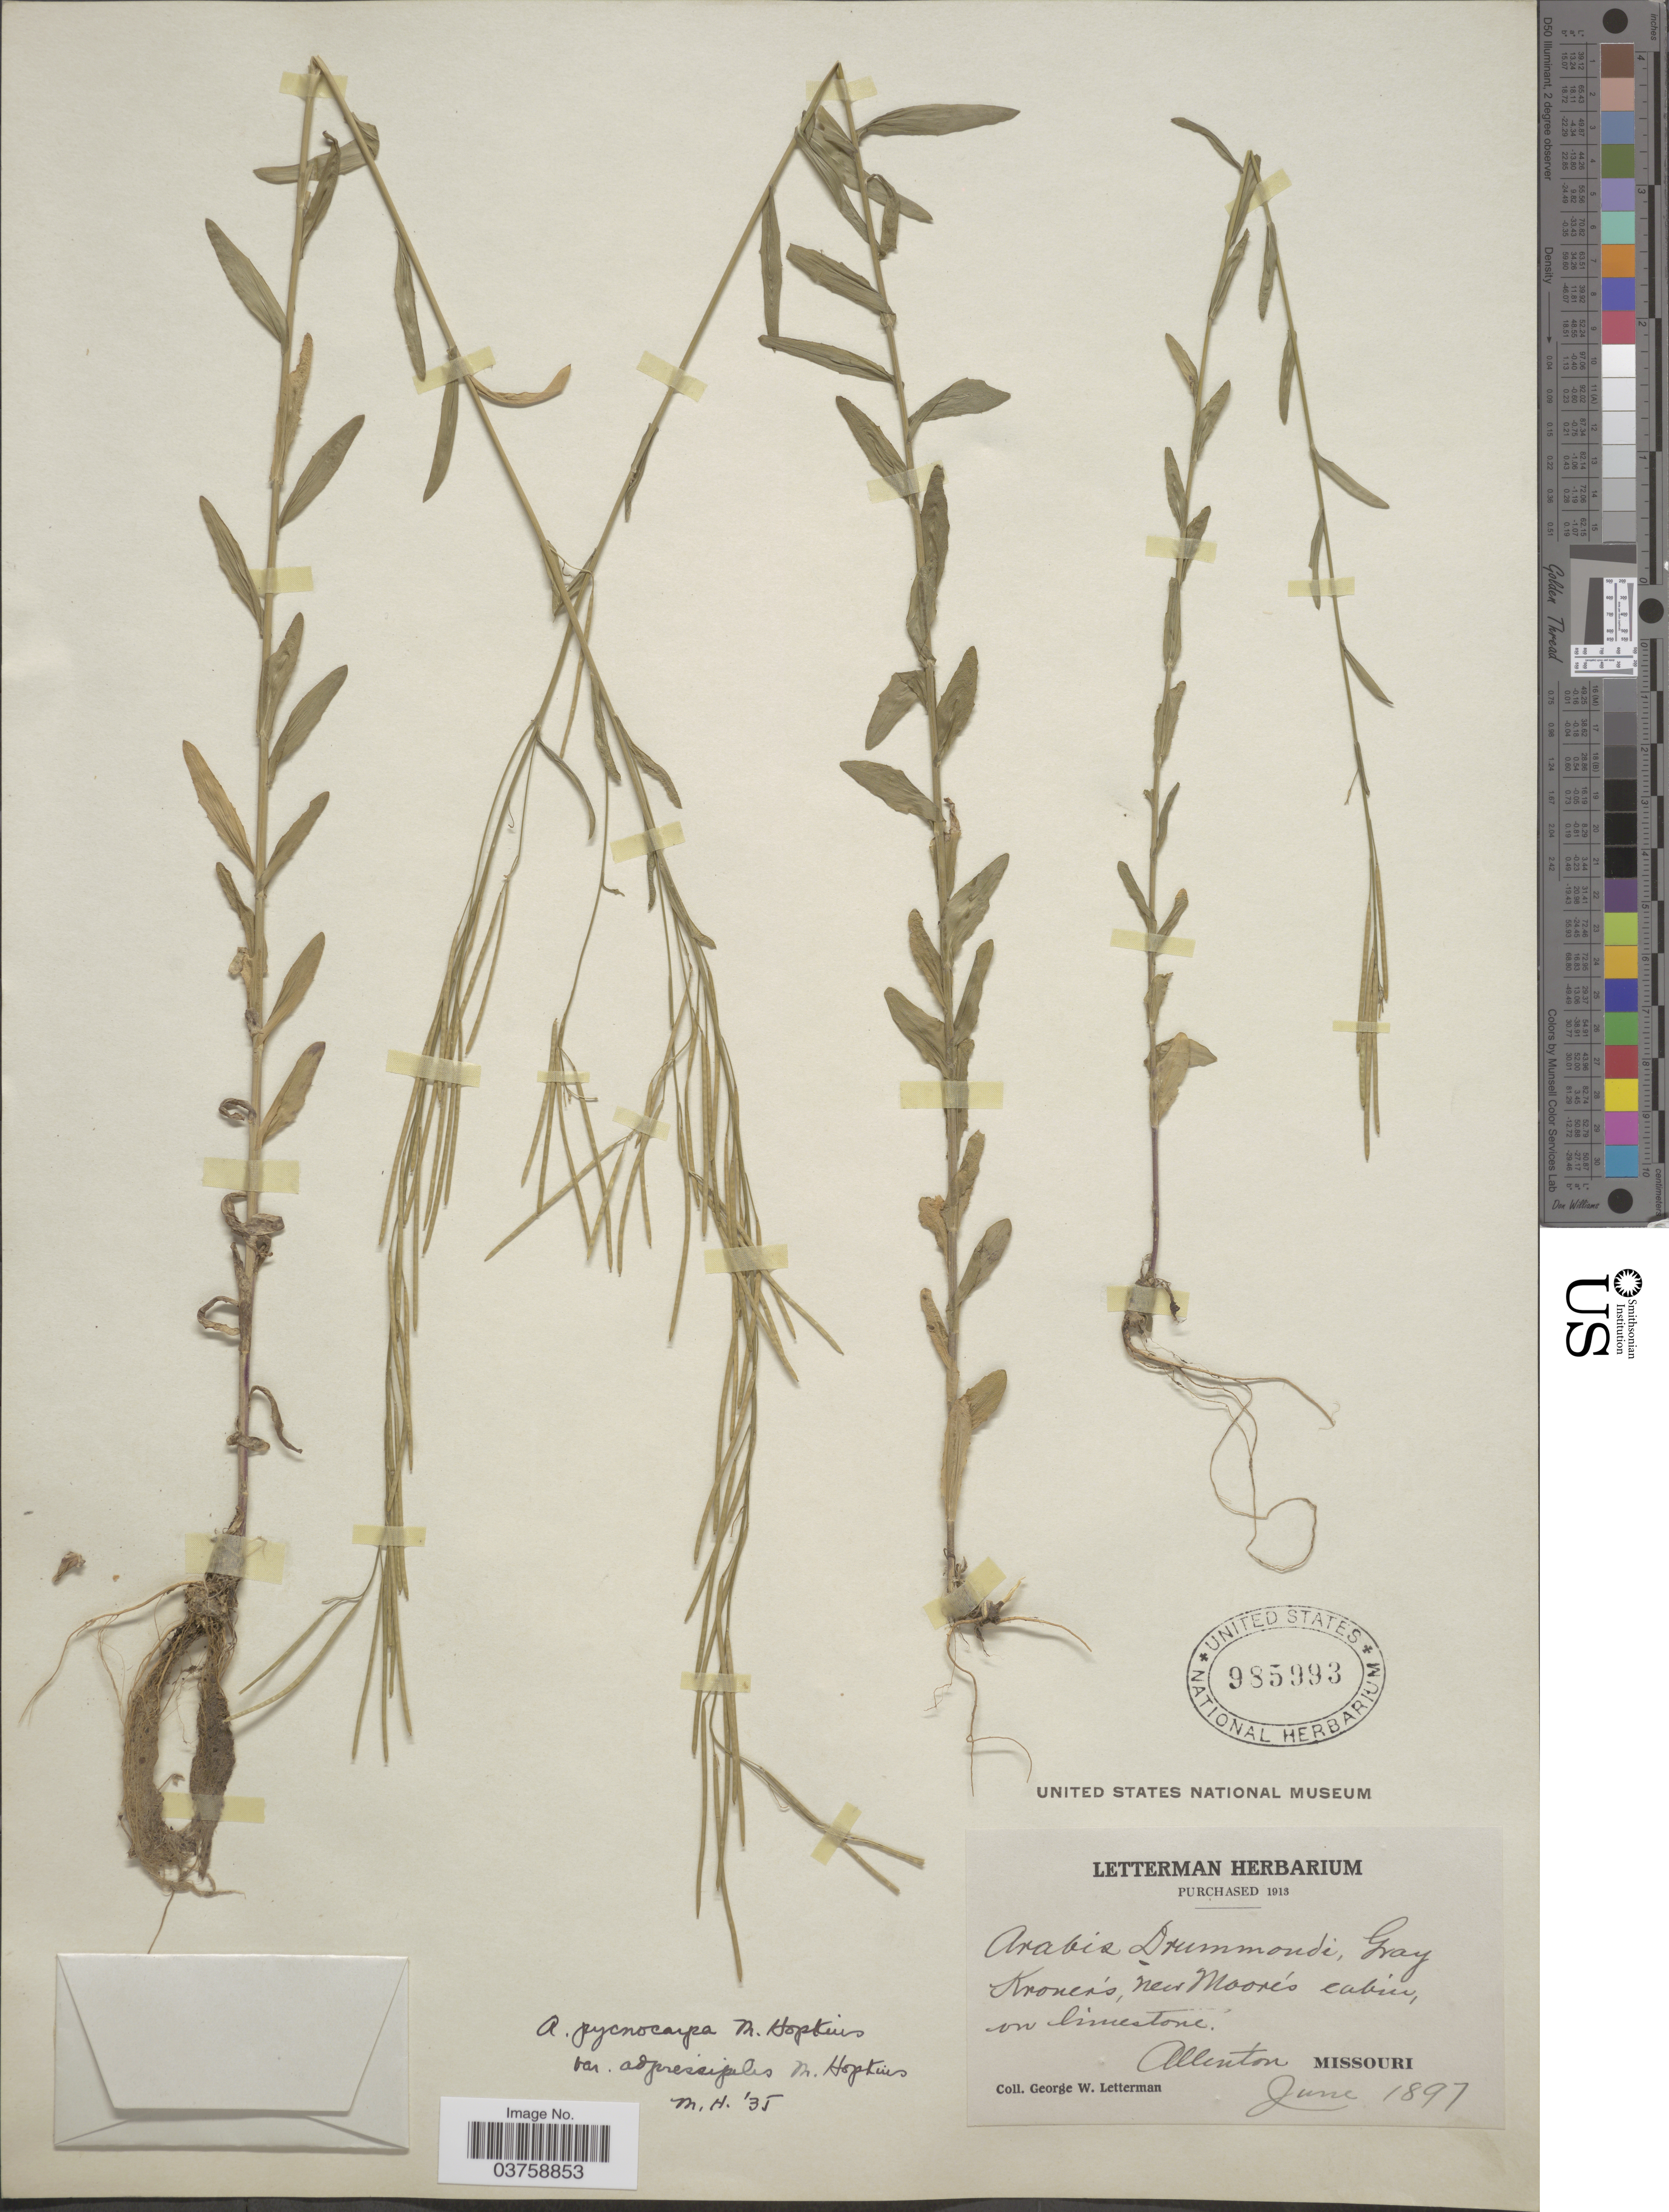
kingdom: Plantae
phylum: Tracheophyta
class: Magnoliopsida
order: Brassicales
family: Brassicaceae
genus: Arabis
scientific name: Arabis pycnocarpa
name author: M. Hopkins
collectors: G. W. Letterman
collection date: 1897-06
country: United States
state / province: Missouri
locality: Kroner's near Moore's cabin. Allenton.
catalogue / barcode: US 985993